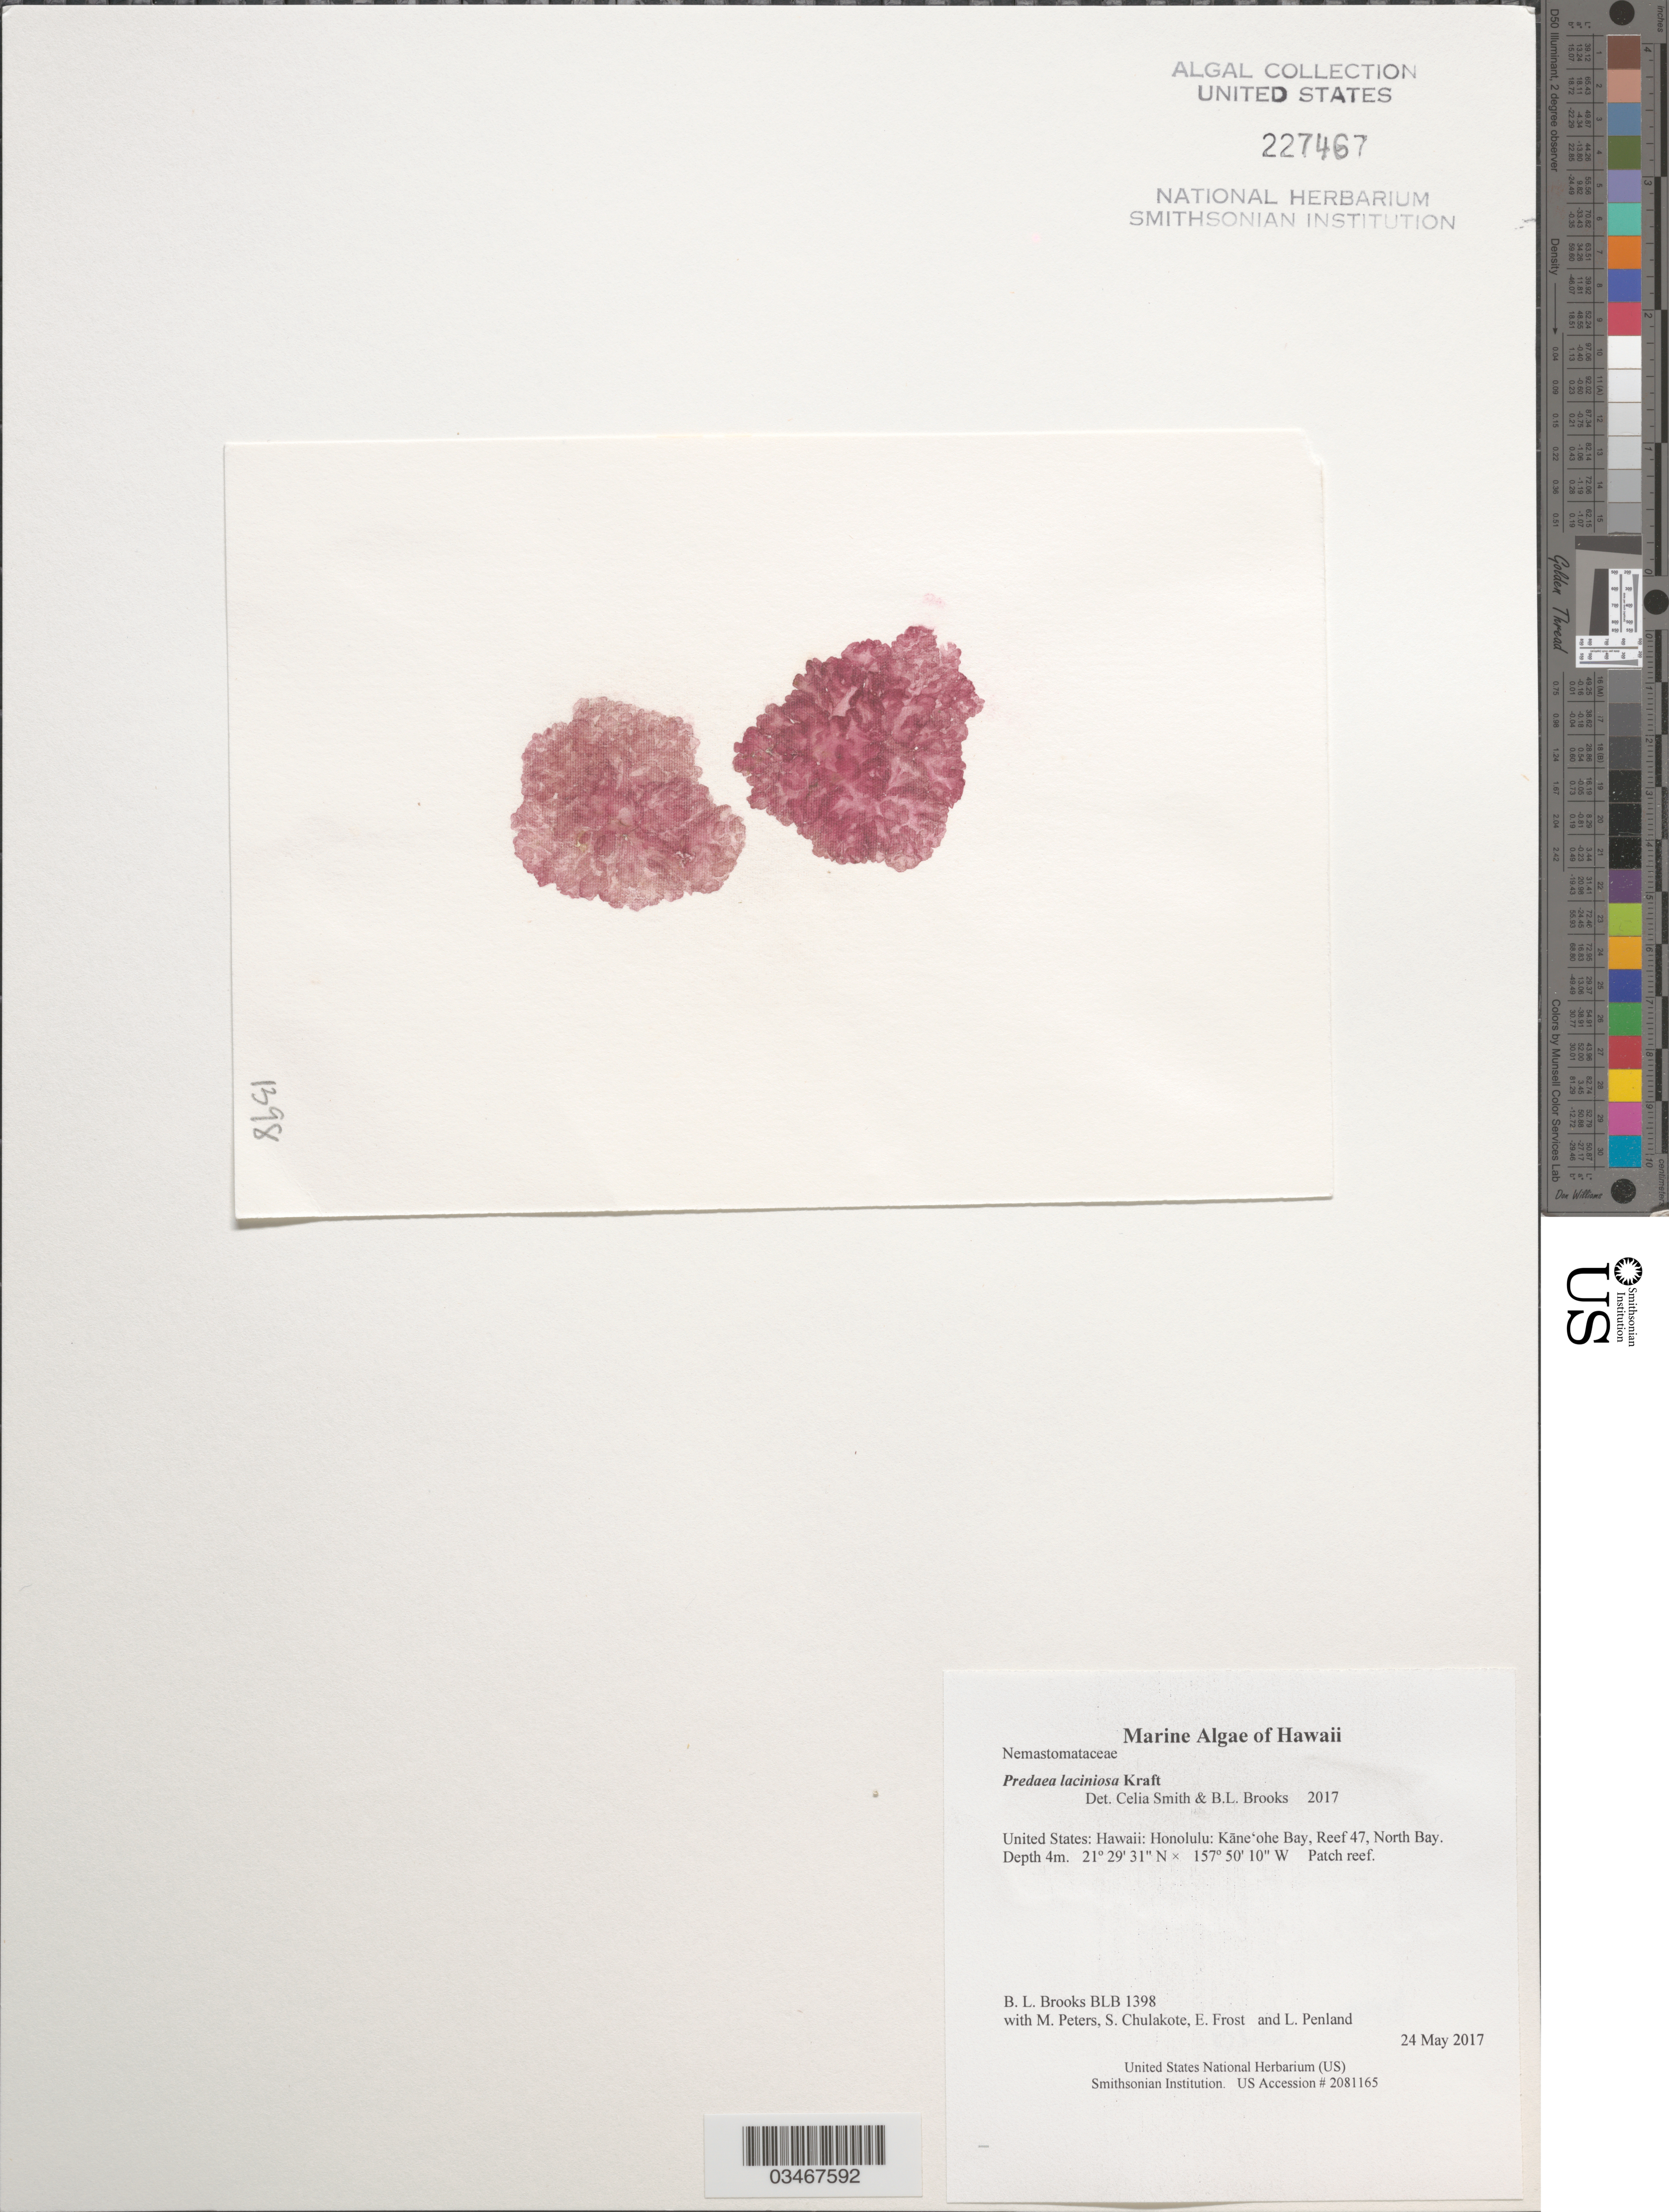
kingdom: Plantae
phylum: Rhodophyta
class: Florideophyceae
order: Nemastomatales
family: Nemastomataceae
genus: Predaea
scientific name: Predaea laciniosa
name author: G.T.Kraft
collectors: B. Brooks, M. Peters, S. Chulakote, E. Frost & L. Penland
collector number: BLB 1398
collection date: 2017-05-24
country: United States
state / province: Hawaii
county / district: Honolulu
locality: Honolulu: Kāne'ohe Bay, Reef 47, North Bay.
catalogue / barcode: US 227467